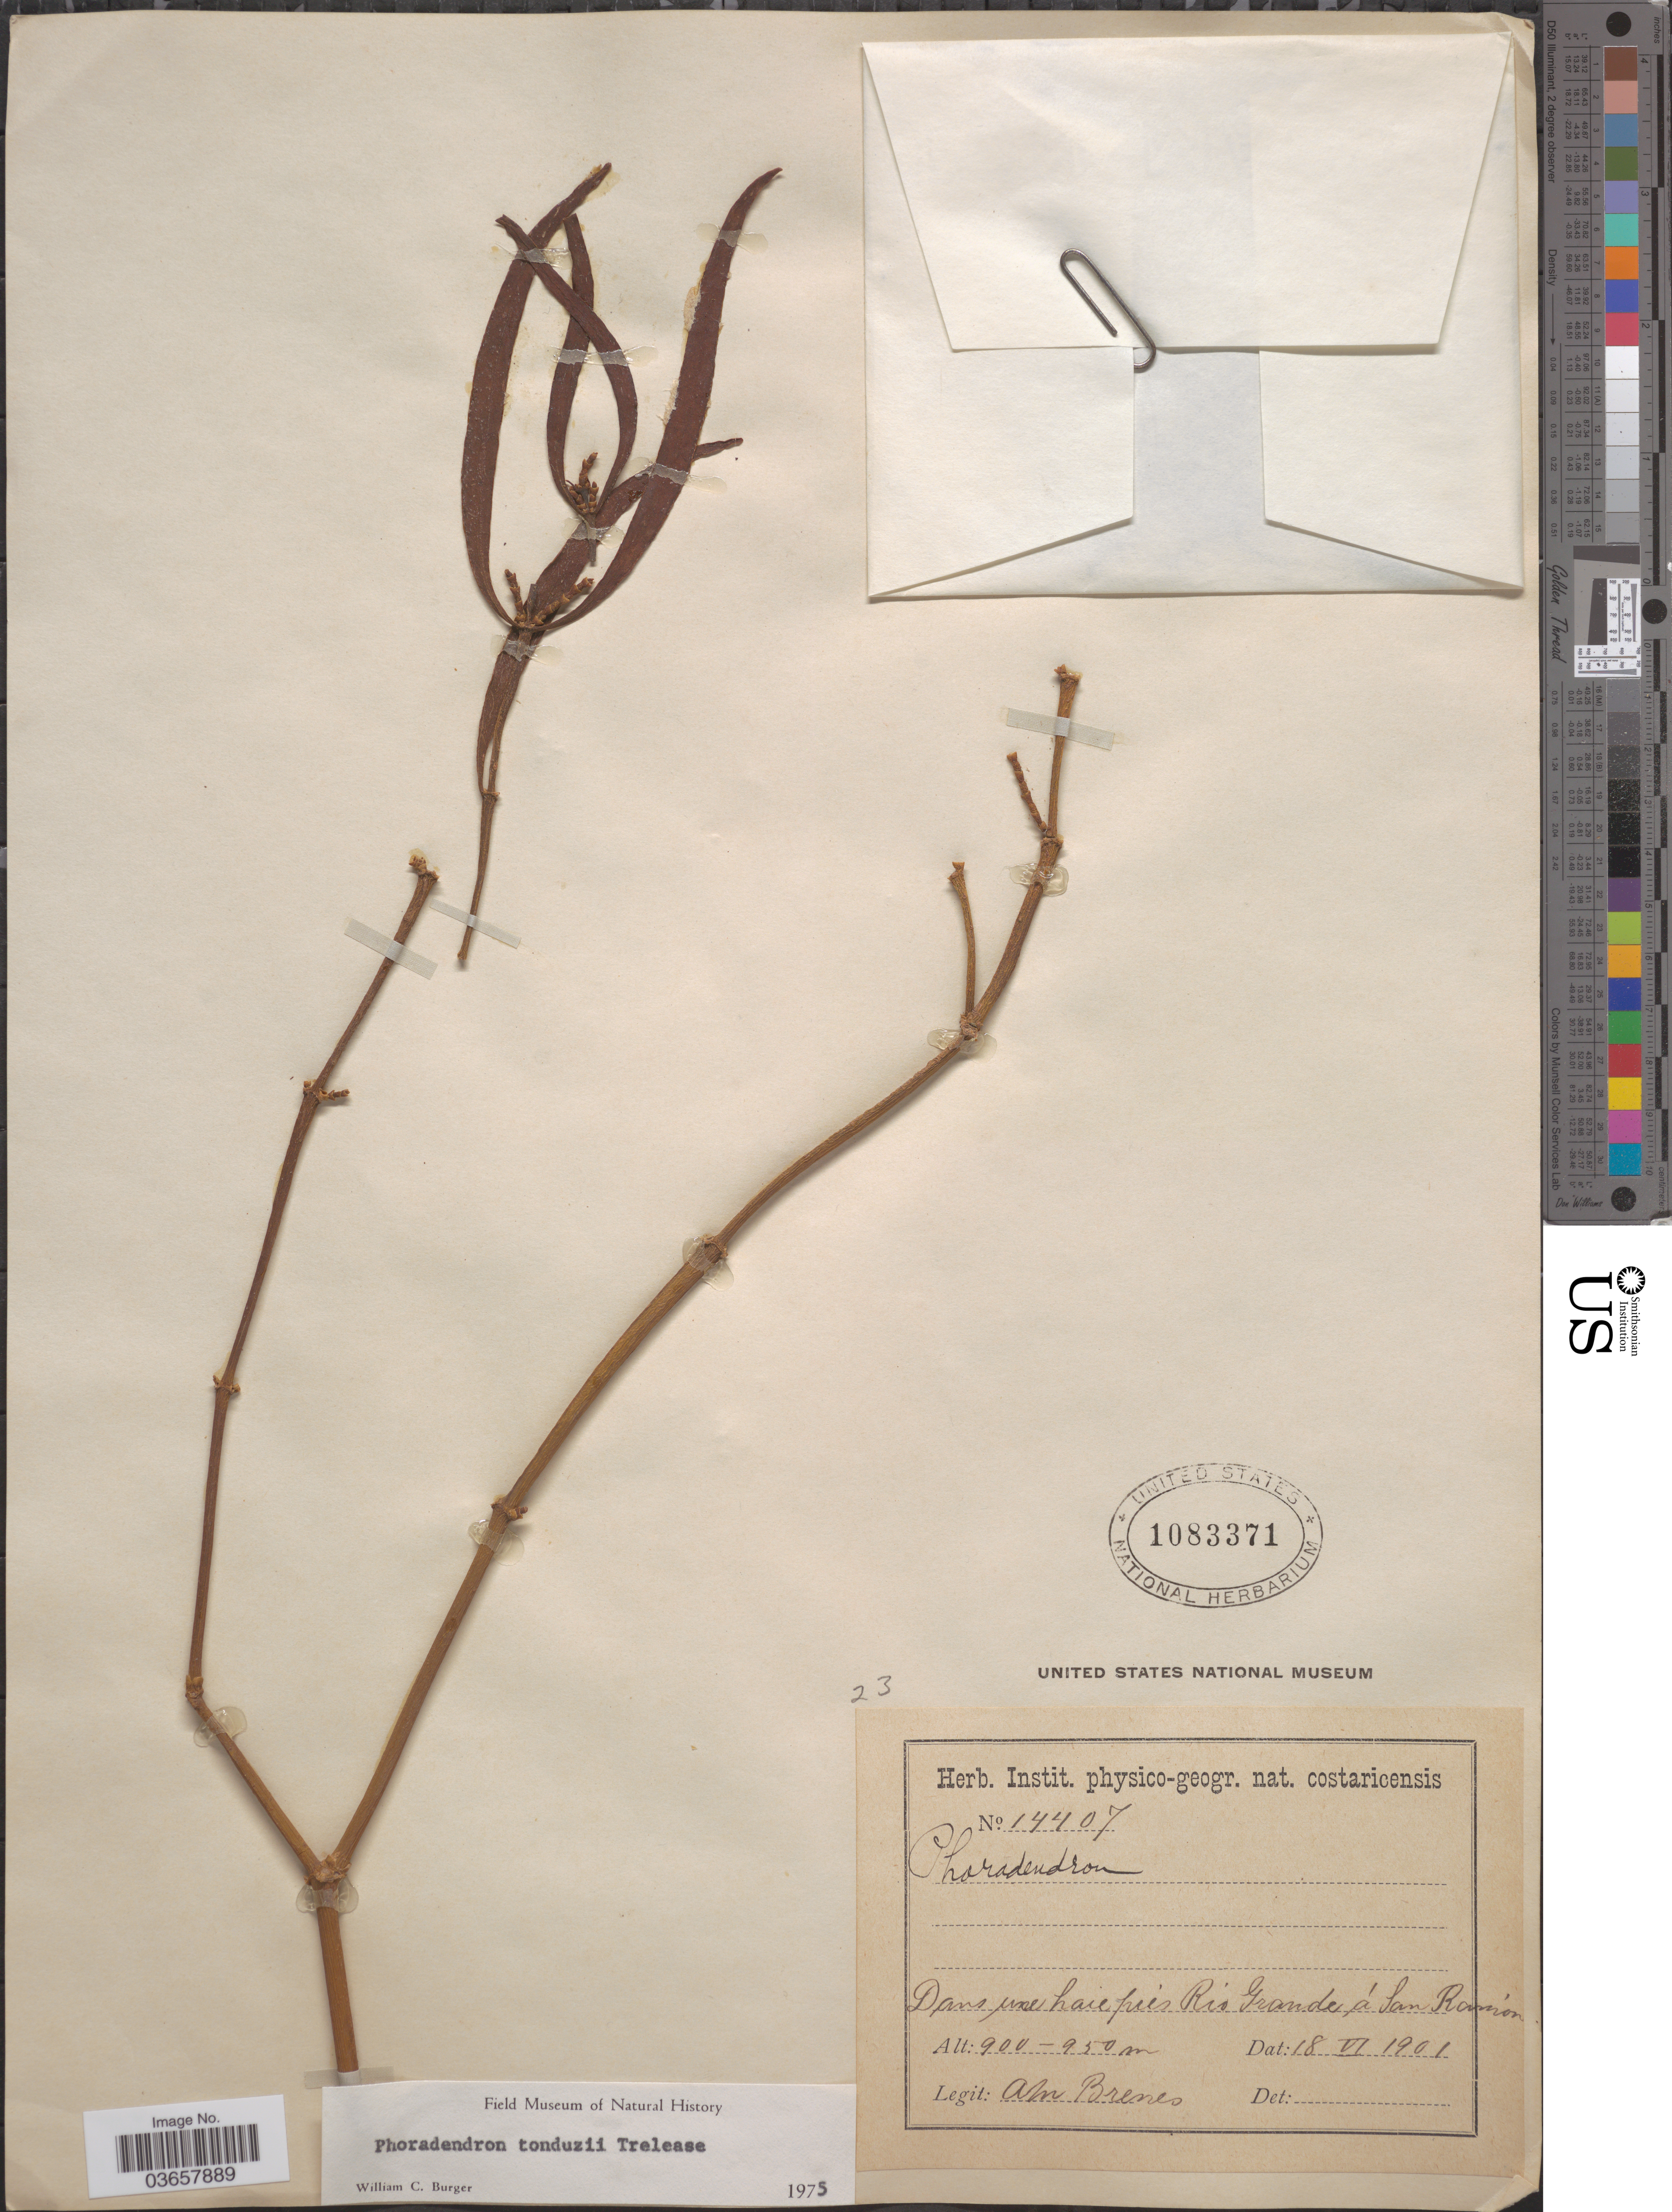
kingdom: Plantae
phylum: Tracheophyta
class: Magnoliopsida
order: Santalales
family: Viscaceae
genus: Phoradendron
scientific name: Phoradendron tonduzii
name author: Trel.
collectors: A. Brenes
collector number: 14407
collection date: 1901-06-18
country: Costa Rica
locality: Dans une haie prés Rio Grande, á San Ramón.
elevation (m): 900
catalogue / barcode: US 1083371